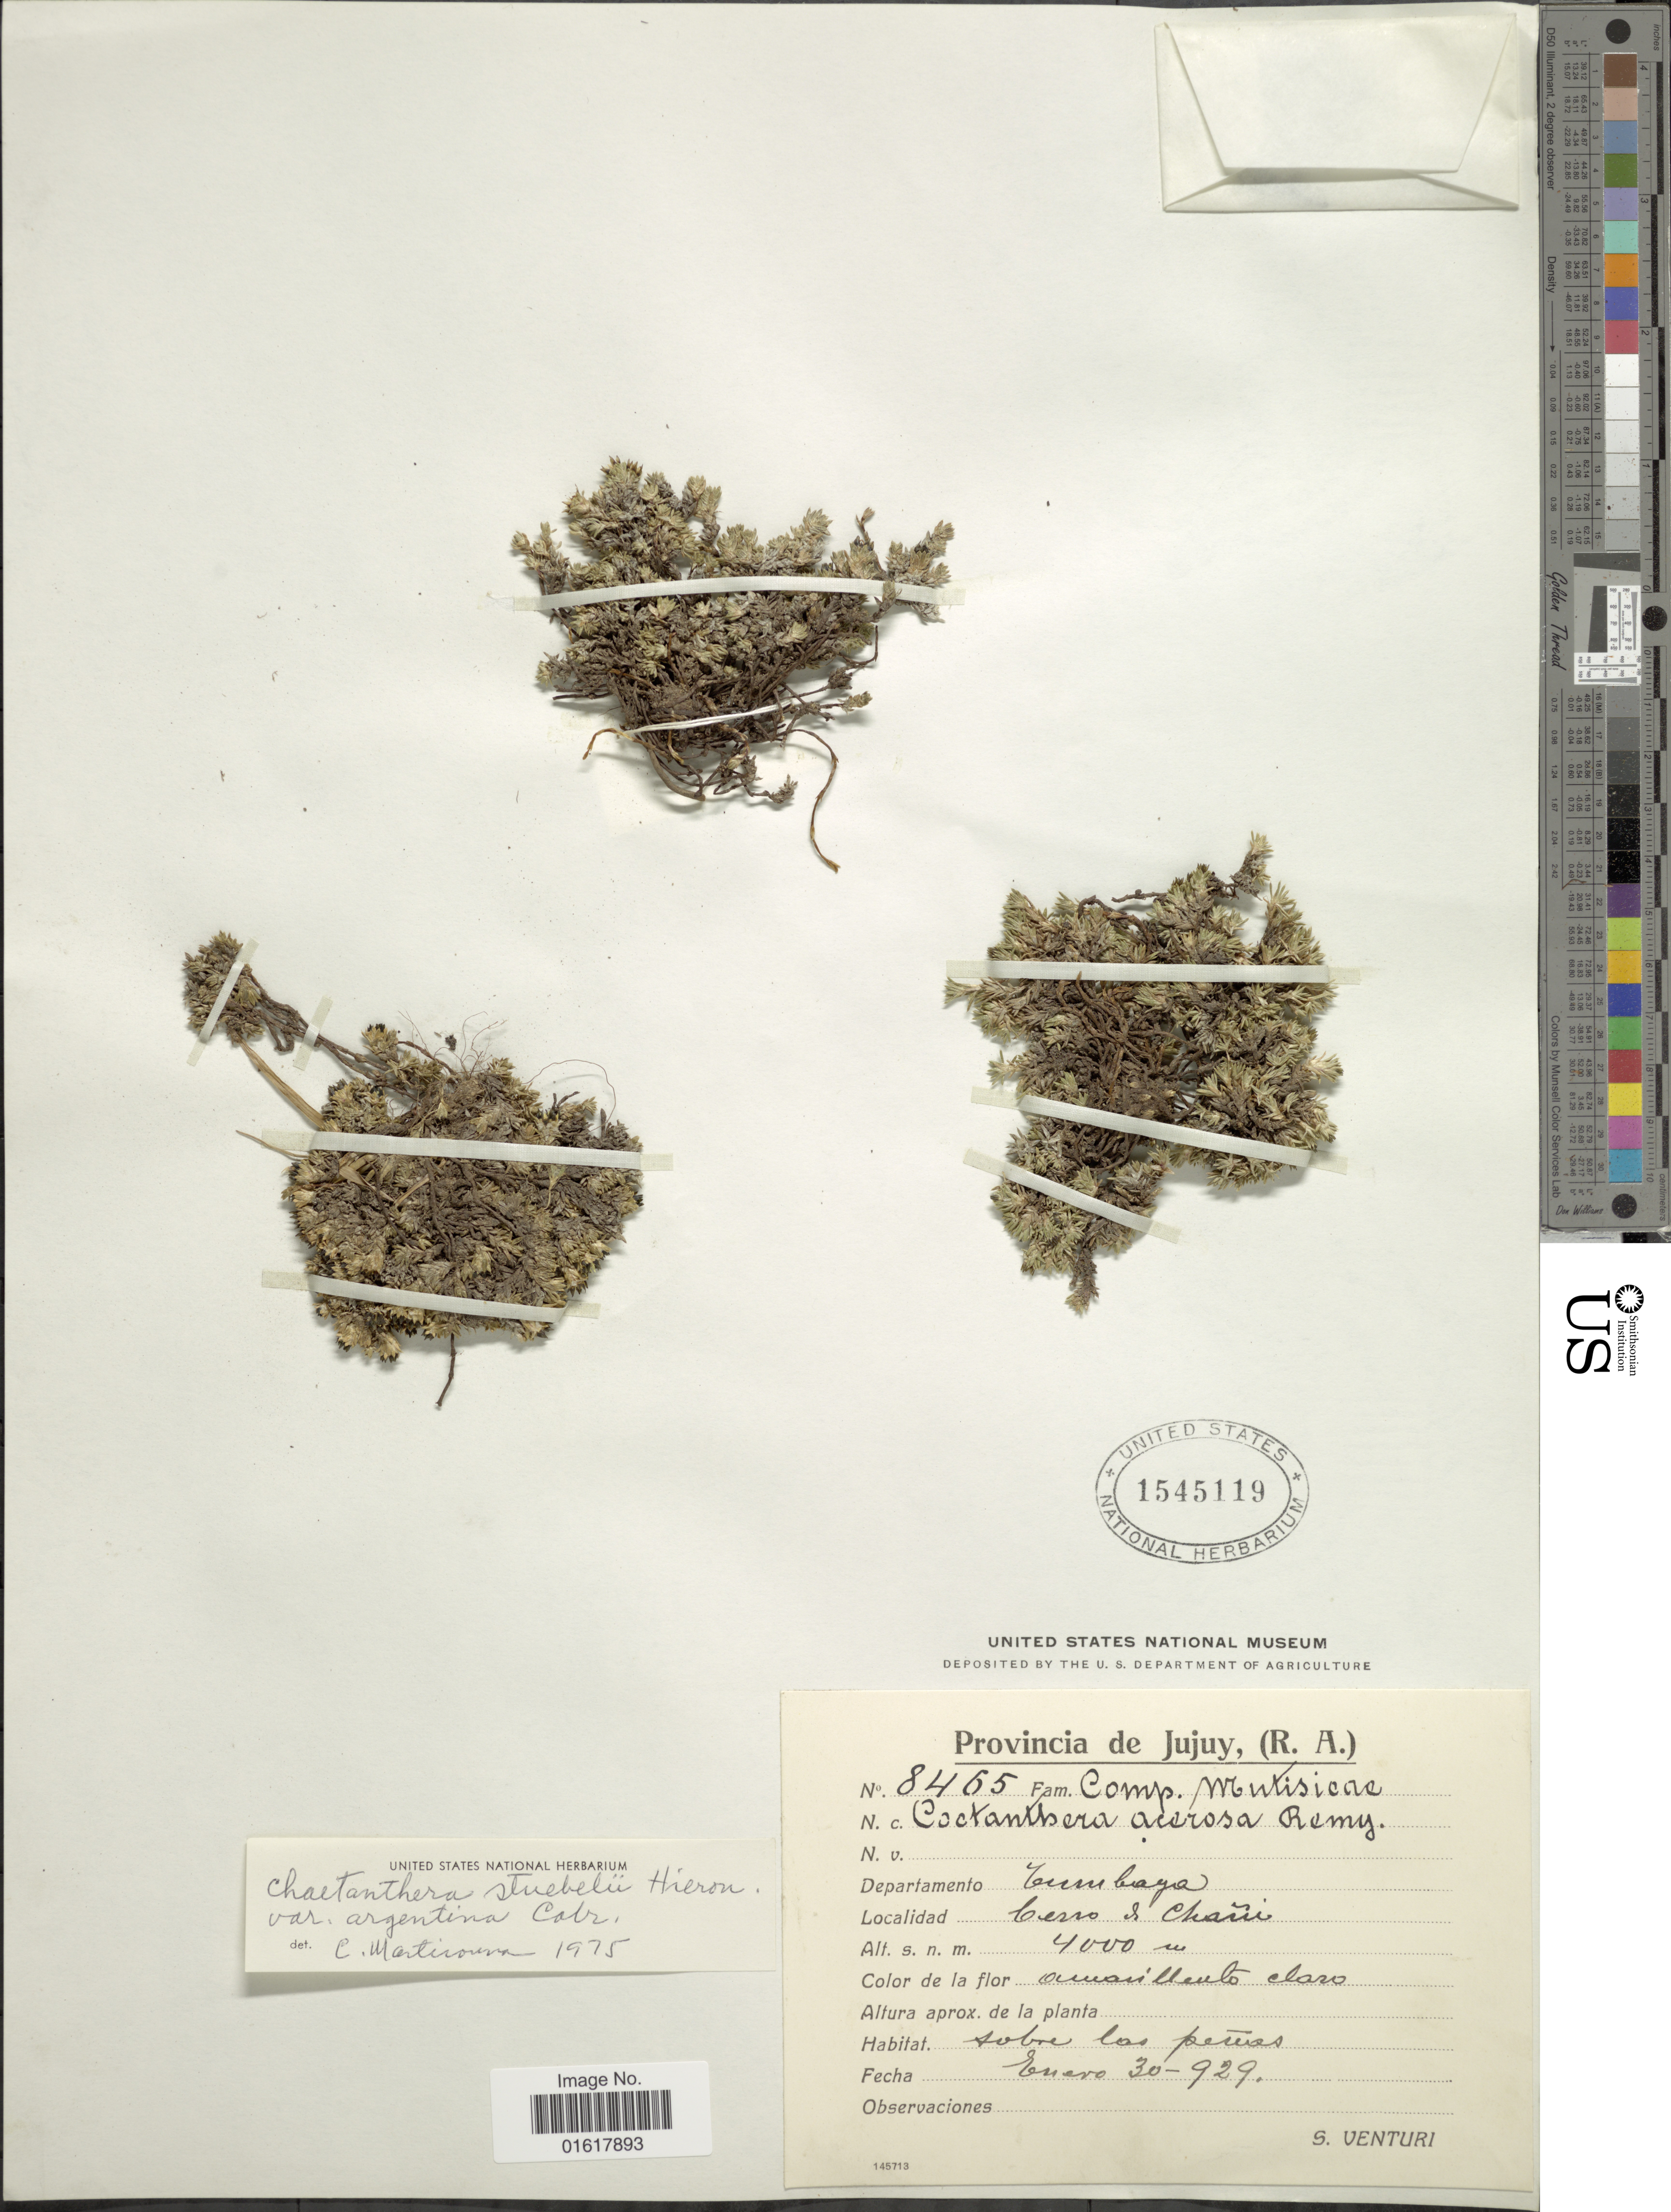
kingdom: Plantae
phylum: Tracheophyta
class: Magnoliopsida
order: Asterales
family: Asteraceae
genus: Chaetanthera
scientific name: Chaetanthera stuebelii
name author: Hieron.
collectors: S. Venturi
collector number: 8465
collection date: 1929-01-30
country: Argentina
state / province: Jujuy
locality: Departamento Tumbaya. Cerro de Chañi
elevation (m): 4000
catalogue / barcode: US 1545119